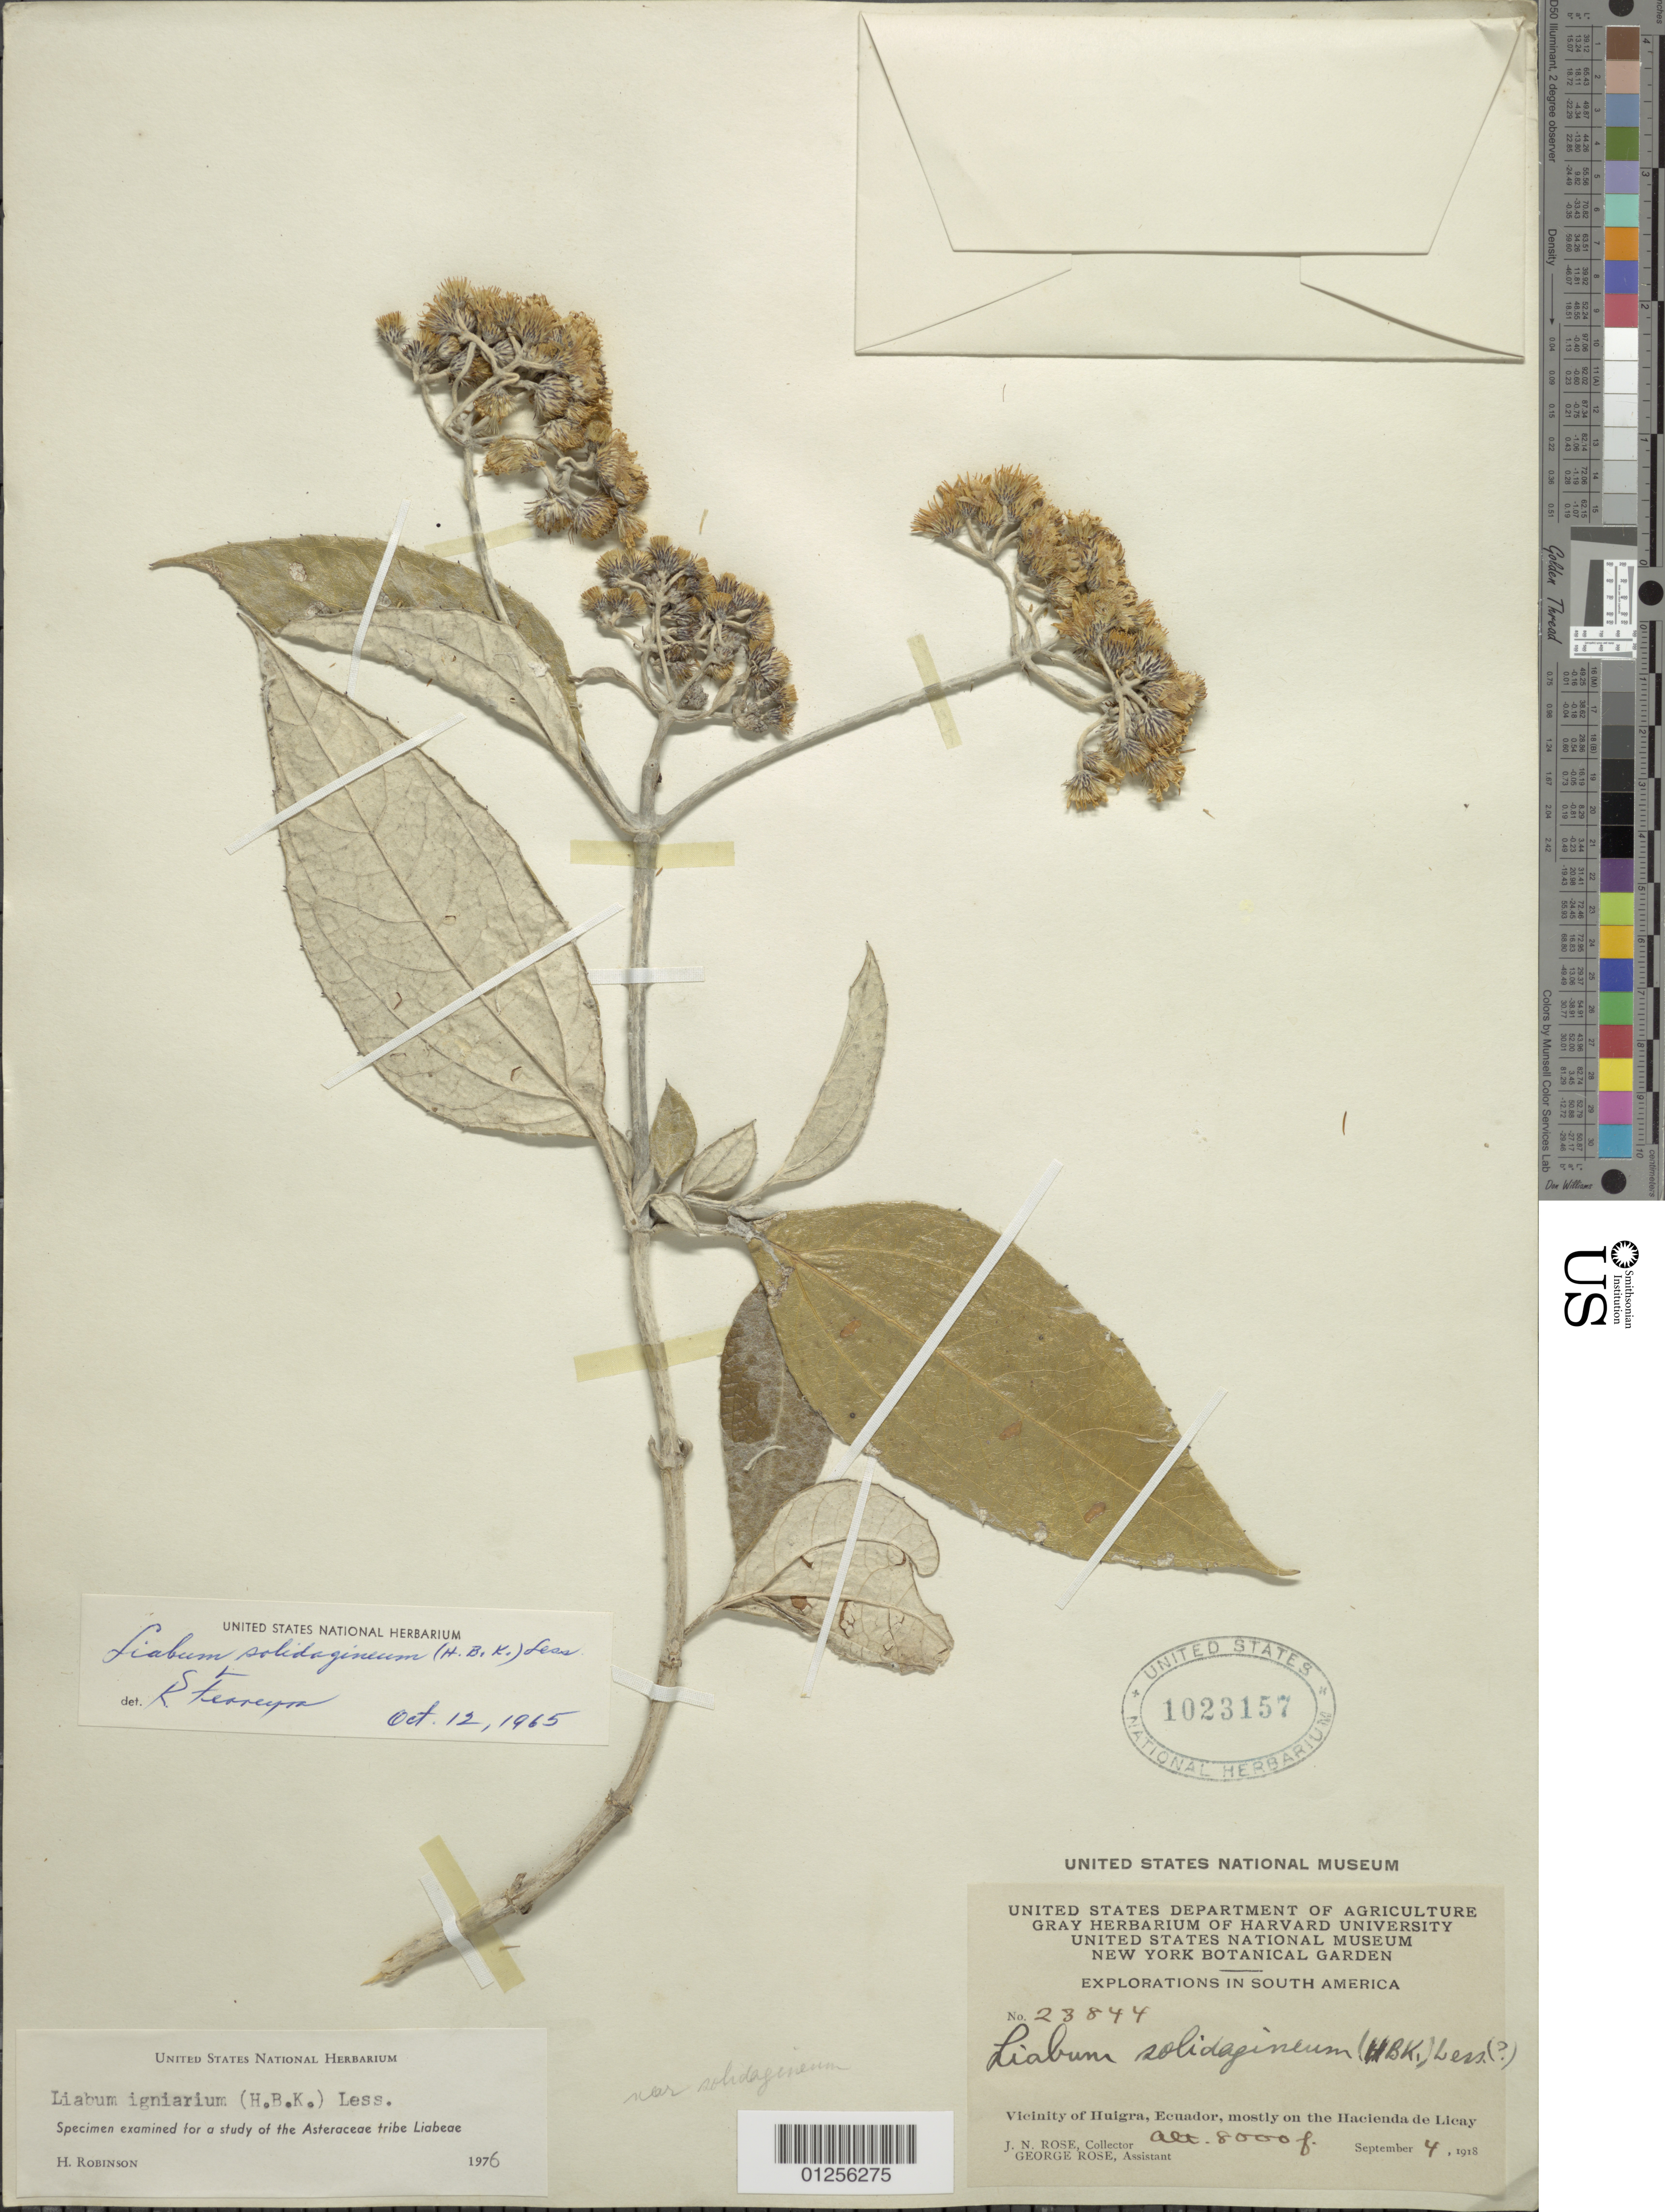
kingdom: Plantae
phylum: Tracheophyta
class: Magnoliopsida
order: Asterales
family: Asteraceae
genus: Liabum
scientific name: Liabum solidagineum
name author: (Kunth) Less.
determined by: Gutierrez, D. G.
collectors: J. N. Rose & G. Rose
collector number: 23844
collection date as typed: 4 September 19118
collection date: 1918-09-04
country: Ecuador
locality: Vic. of Huigra, mostly on the Hacienda de Licay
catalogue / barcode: US 1023157